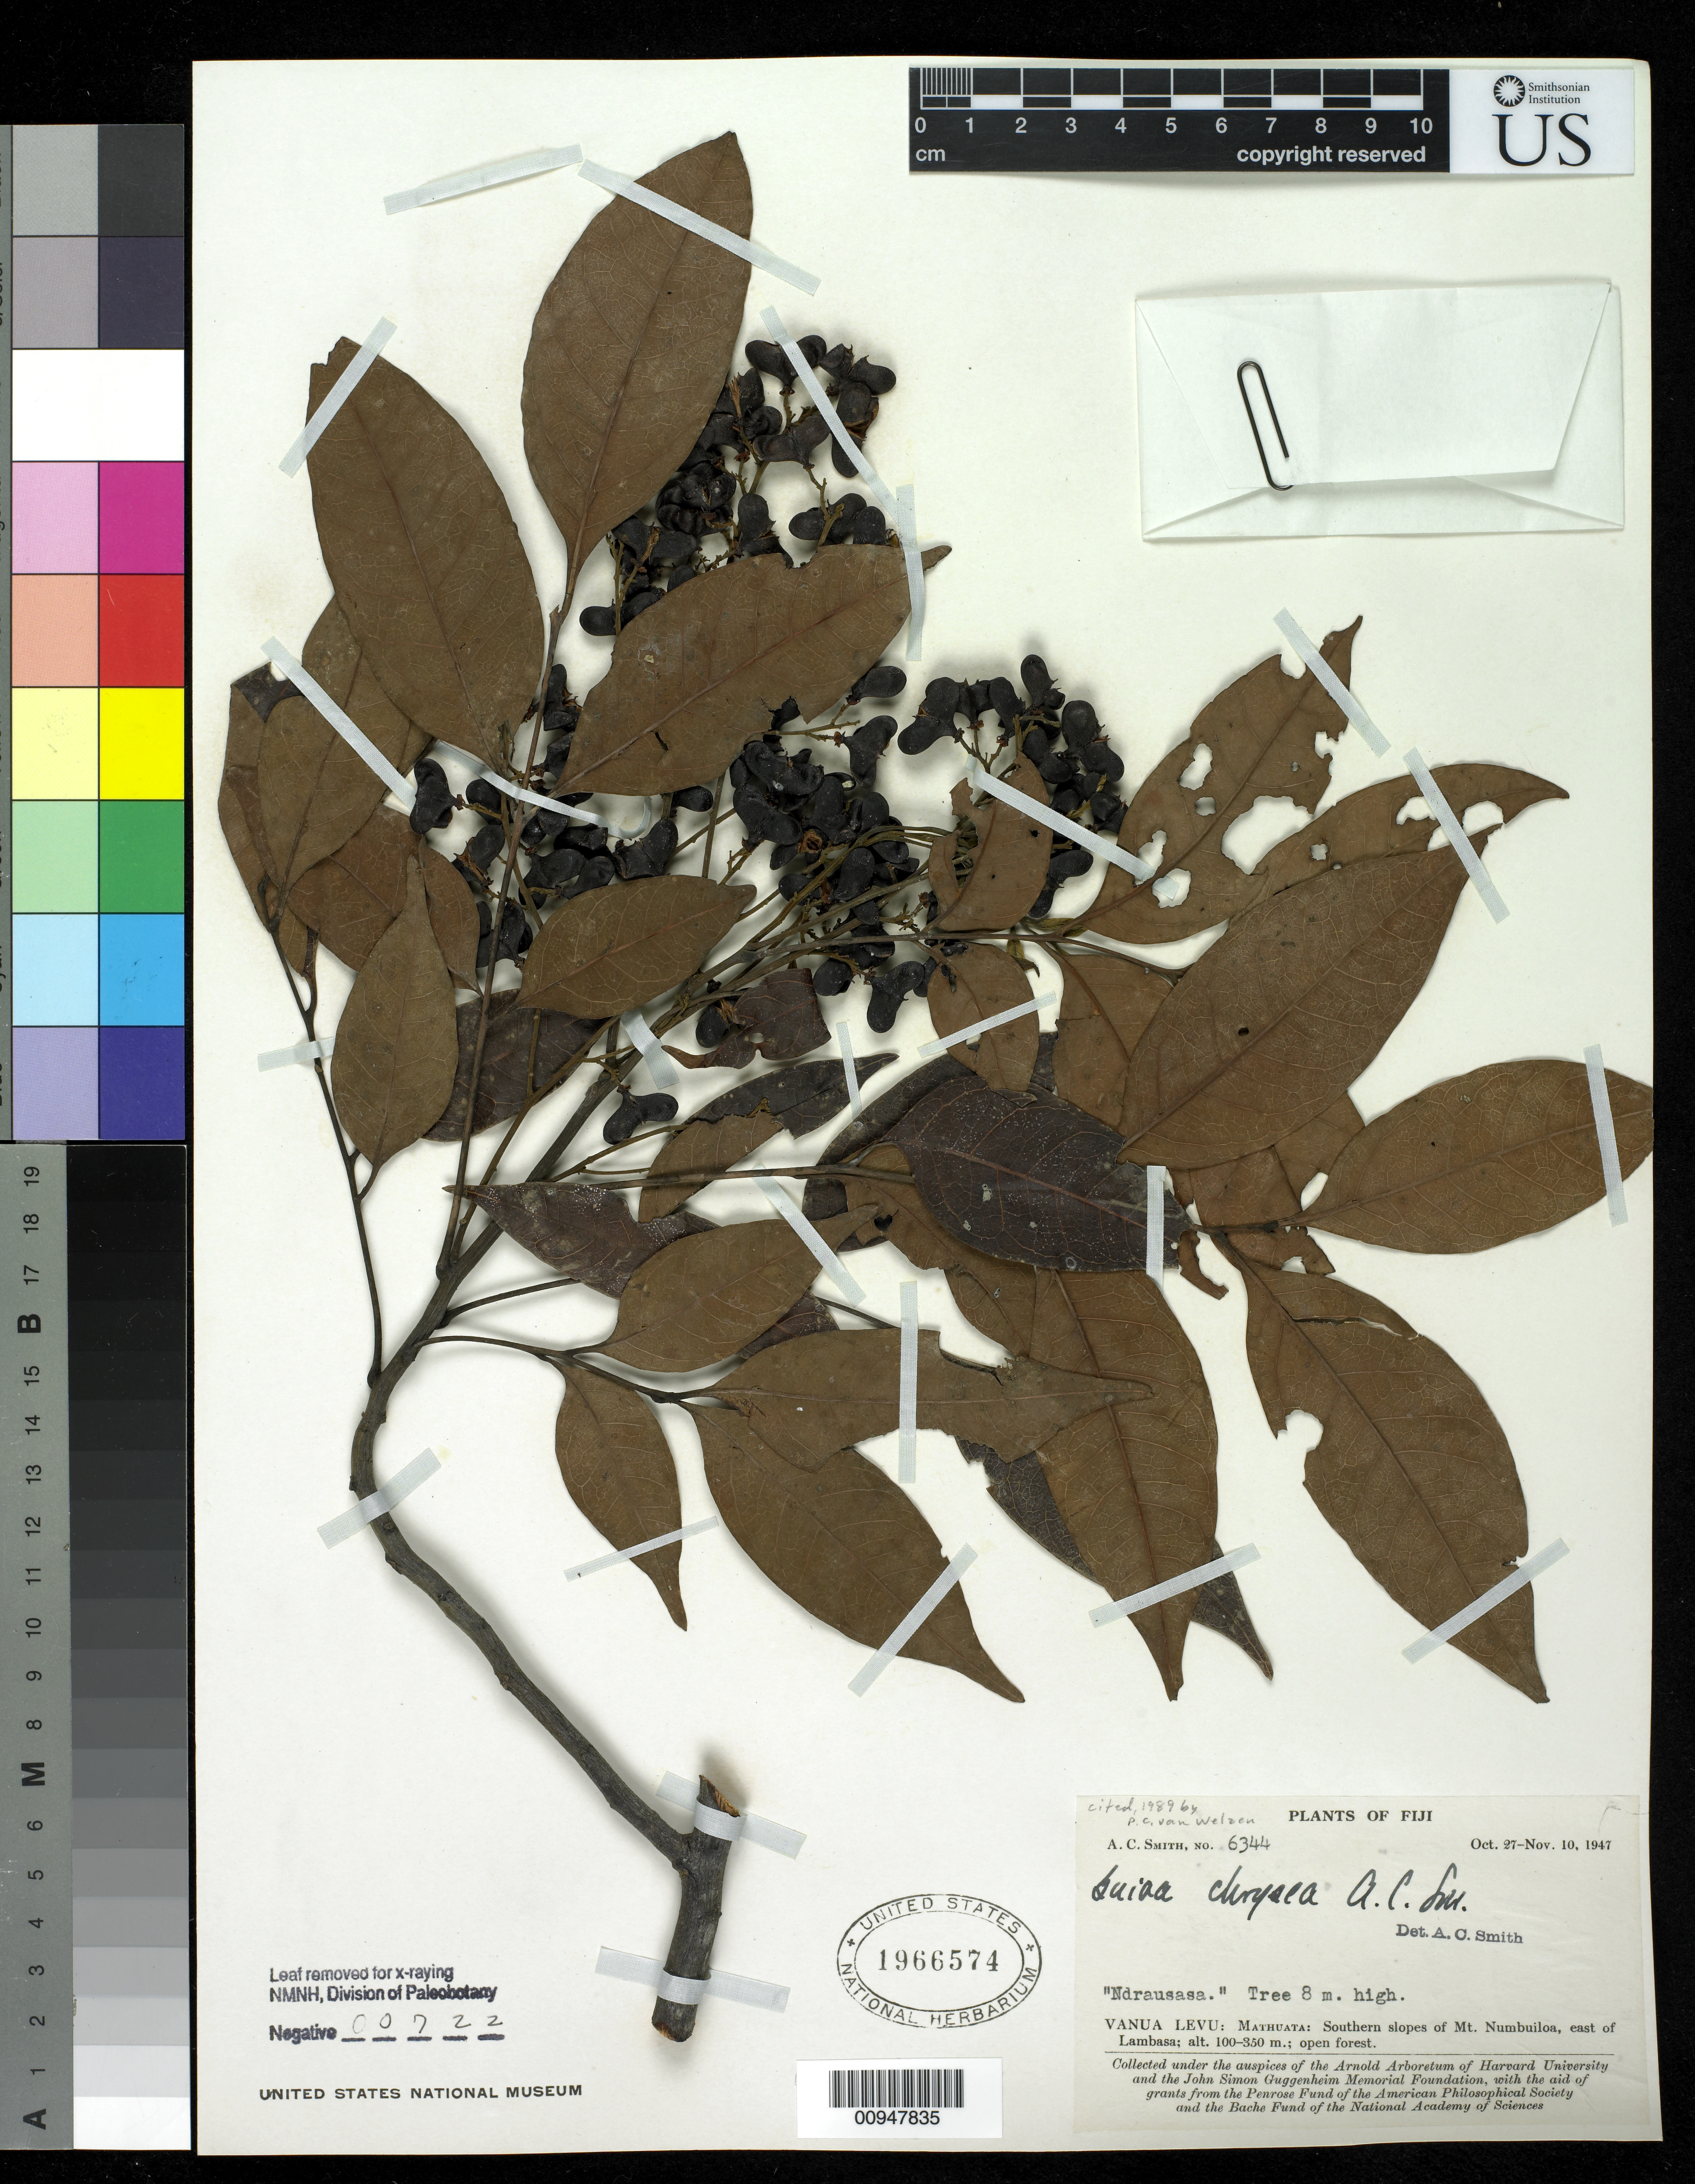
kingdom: Plantae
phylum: Tracheophyta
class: Magnoliopsida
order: Sapindales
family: Sapindaceae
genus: Guioa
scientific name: Guioa chrysea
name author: A.C. Sm.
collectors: C. A. Smith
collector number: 6344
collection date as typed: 27 Oct 1947 to 10 Nov 1947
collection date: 1947-10-27/1947-11-10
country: Fiji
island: Macuata-i-wai [Mathuata-i-wai]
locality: Vanua Levu: Mathuata: southern slopes of Mt. Numbuiloa, east of Lambasa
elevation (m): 100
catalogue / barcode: US 1966574